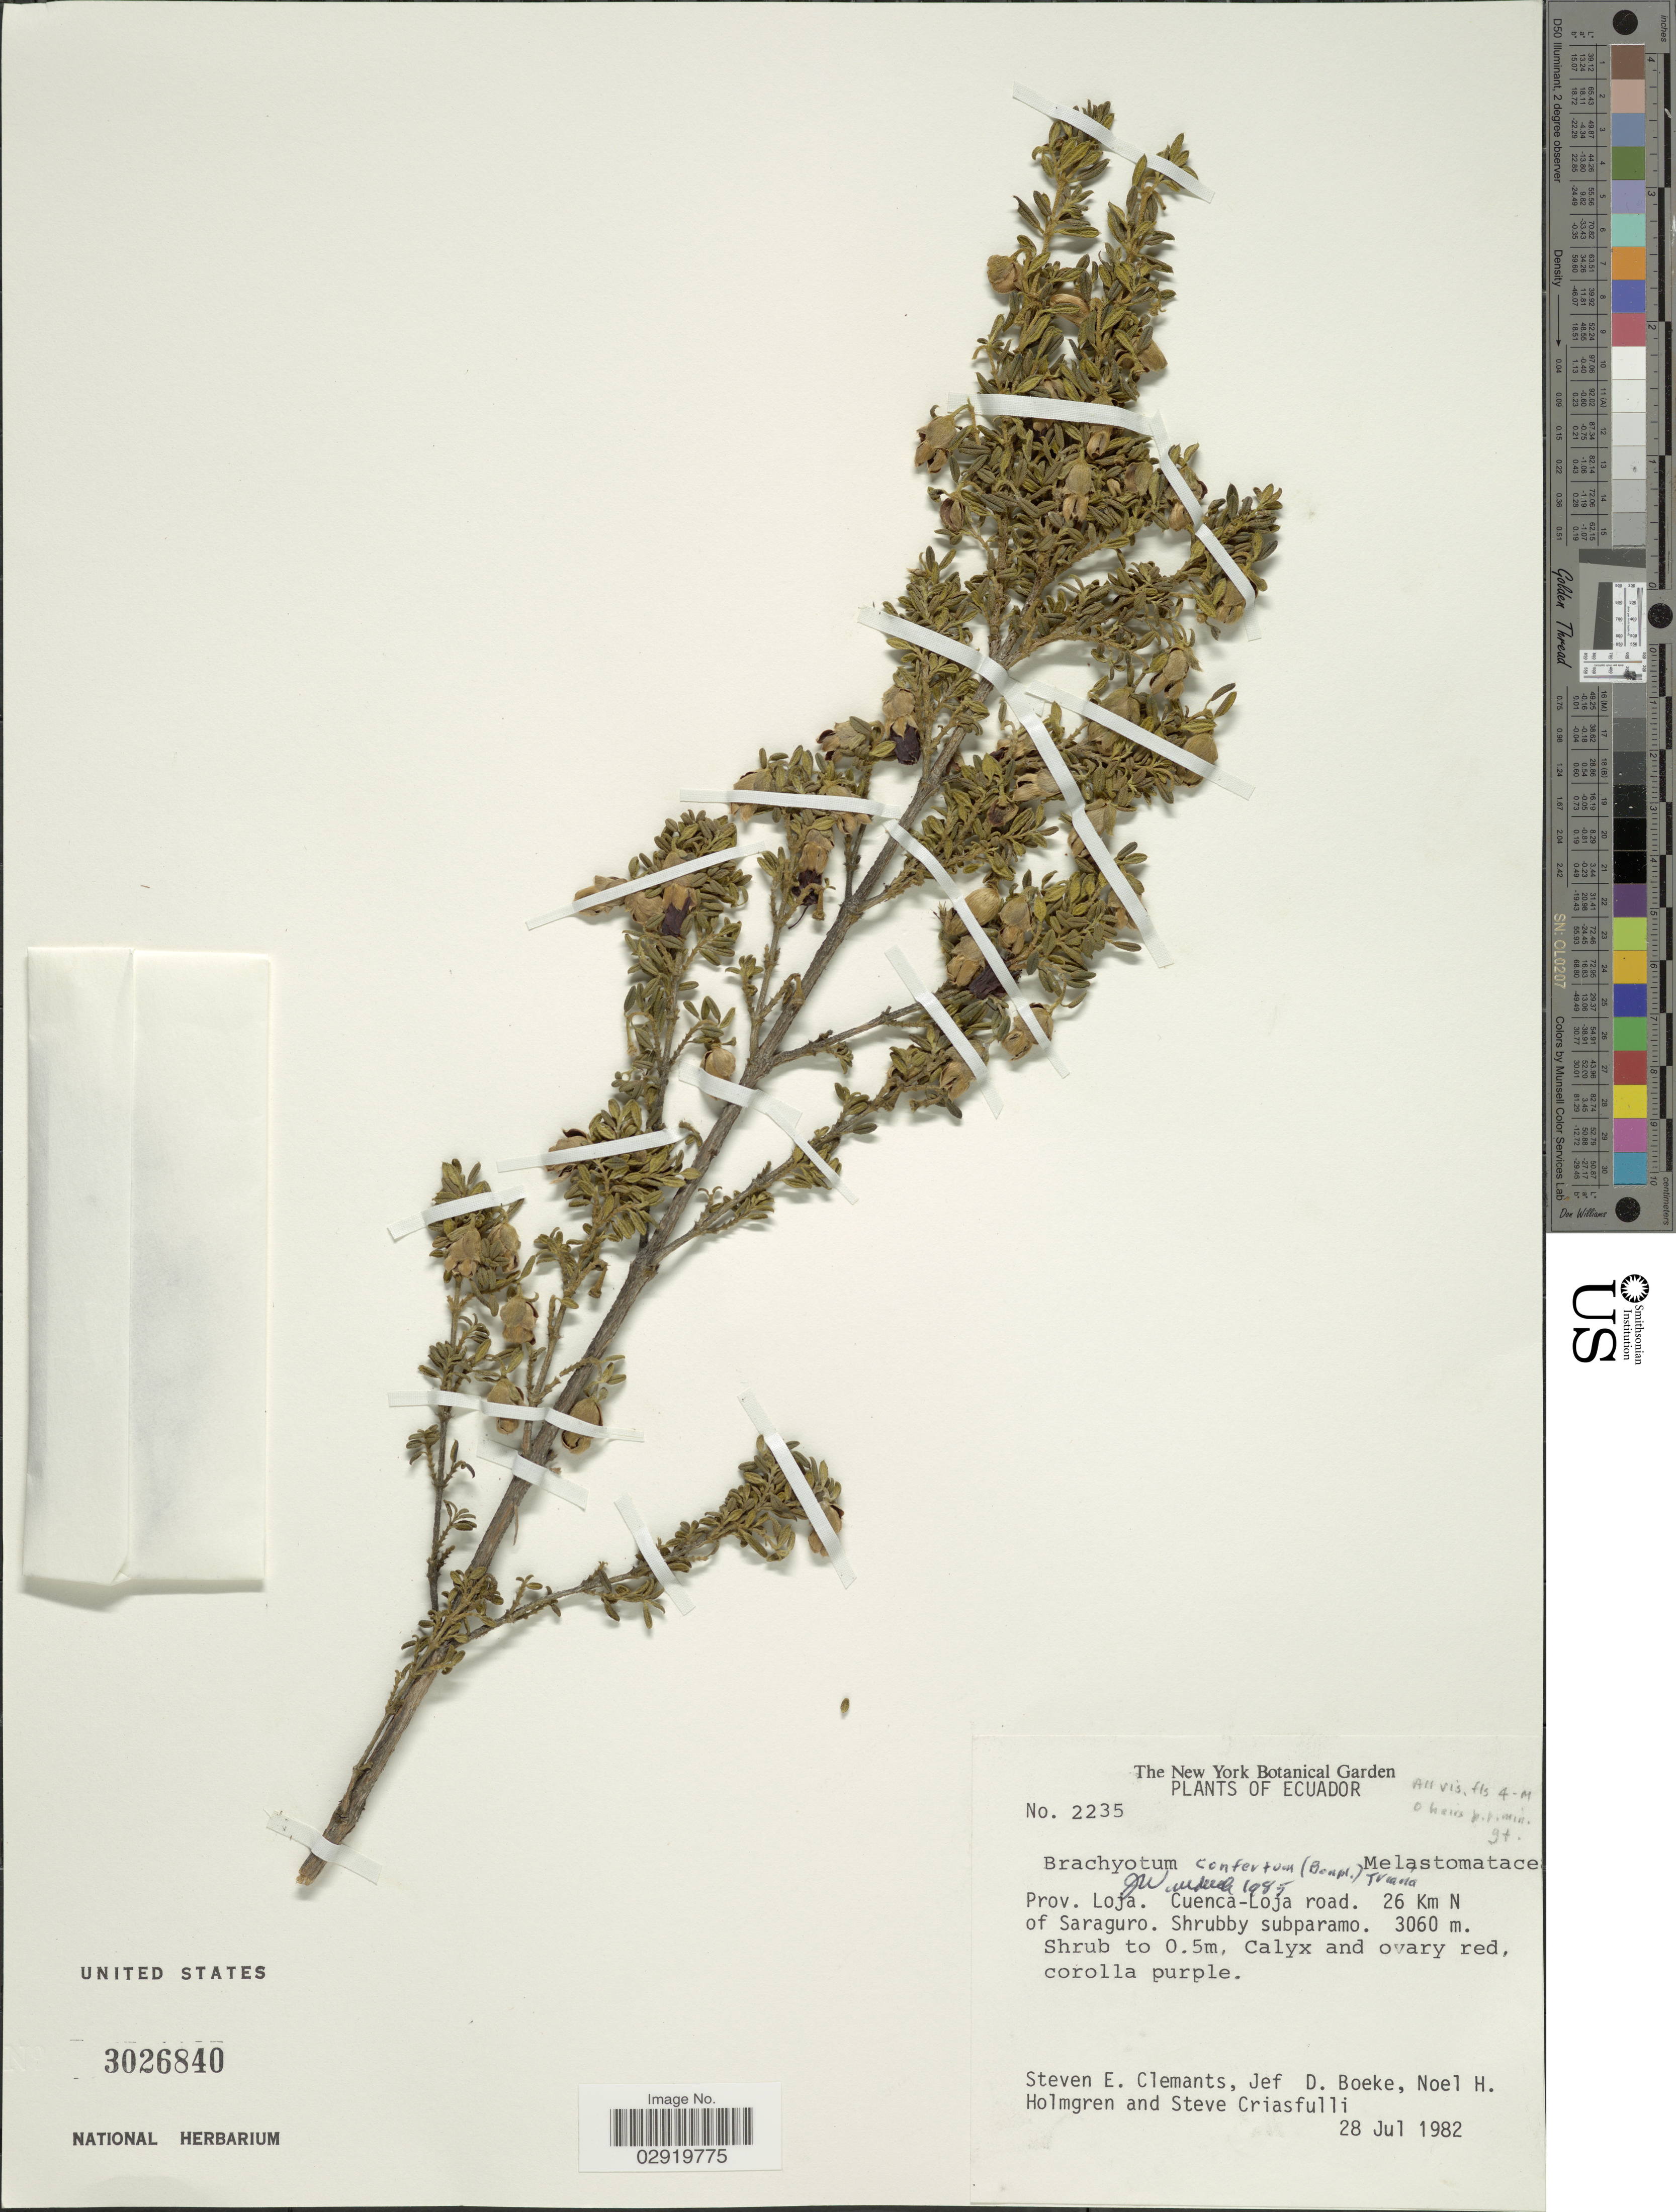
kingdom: Plantae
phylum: Tracheophyta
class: Magnoliopsida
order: Myrtales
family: Melastomataceae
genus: Brachyotum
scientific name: Brachyotum confertum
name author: (Bonpl.) Triana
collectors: S. Clemants, J. Boeke, N. H. Holmgren & S. Crisafulli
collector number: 2235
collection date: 1982-07-28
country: Ecuador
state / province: Loja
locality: Cuenca-Loja road. 26 Km N of Saraguro.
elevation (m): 3060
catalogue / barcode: US 3026840